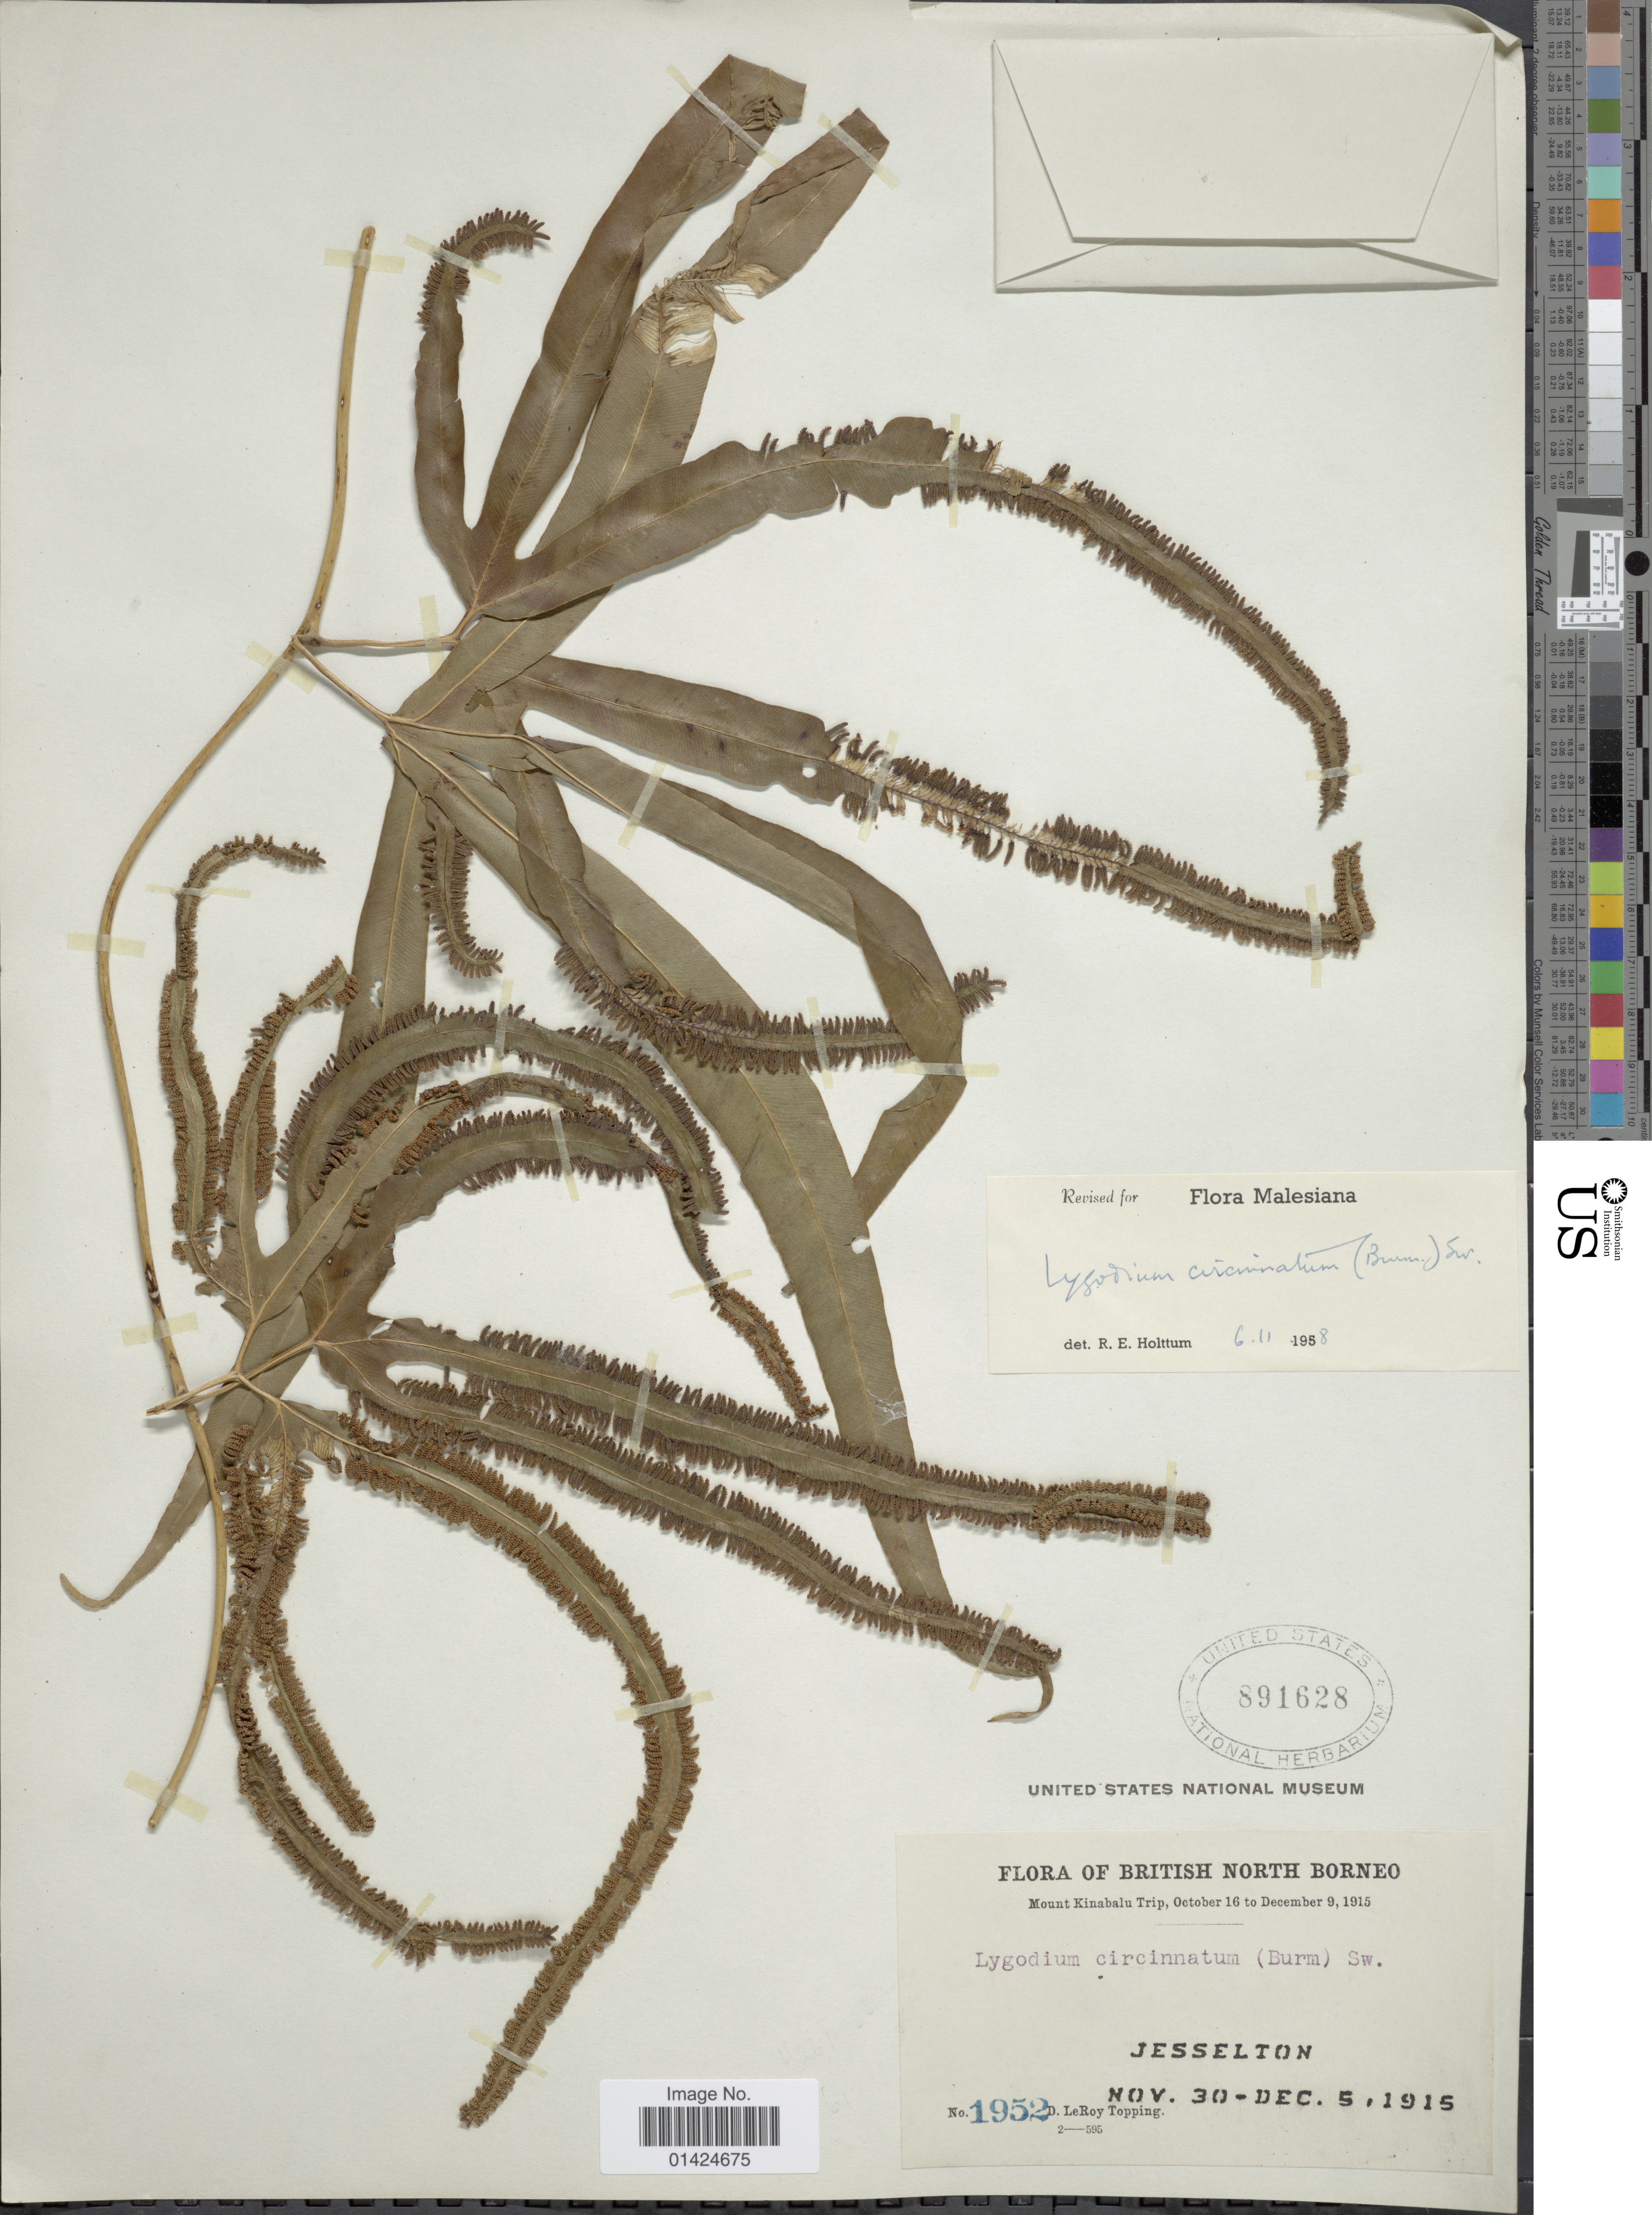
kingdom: Plantae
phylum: Tracheophyta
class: Polypodiopsida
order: Schizaeales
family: Lygodiaceae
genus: Lygodium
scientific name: Lygodium circinnatum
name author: (Burm. f.) Sw.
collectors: D. L. Topping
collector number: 1952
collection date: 1915-11-30/1915-12-05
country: Malaysia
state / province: Sabah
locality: British North Borneo. Mount Kinabalu Trip. Jesselton.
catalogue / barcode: US 891628